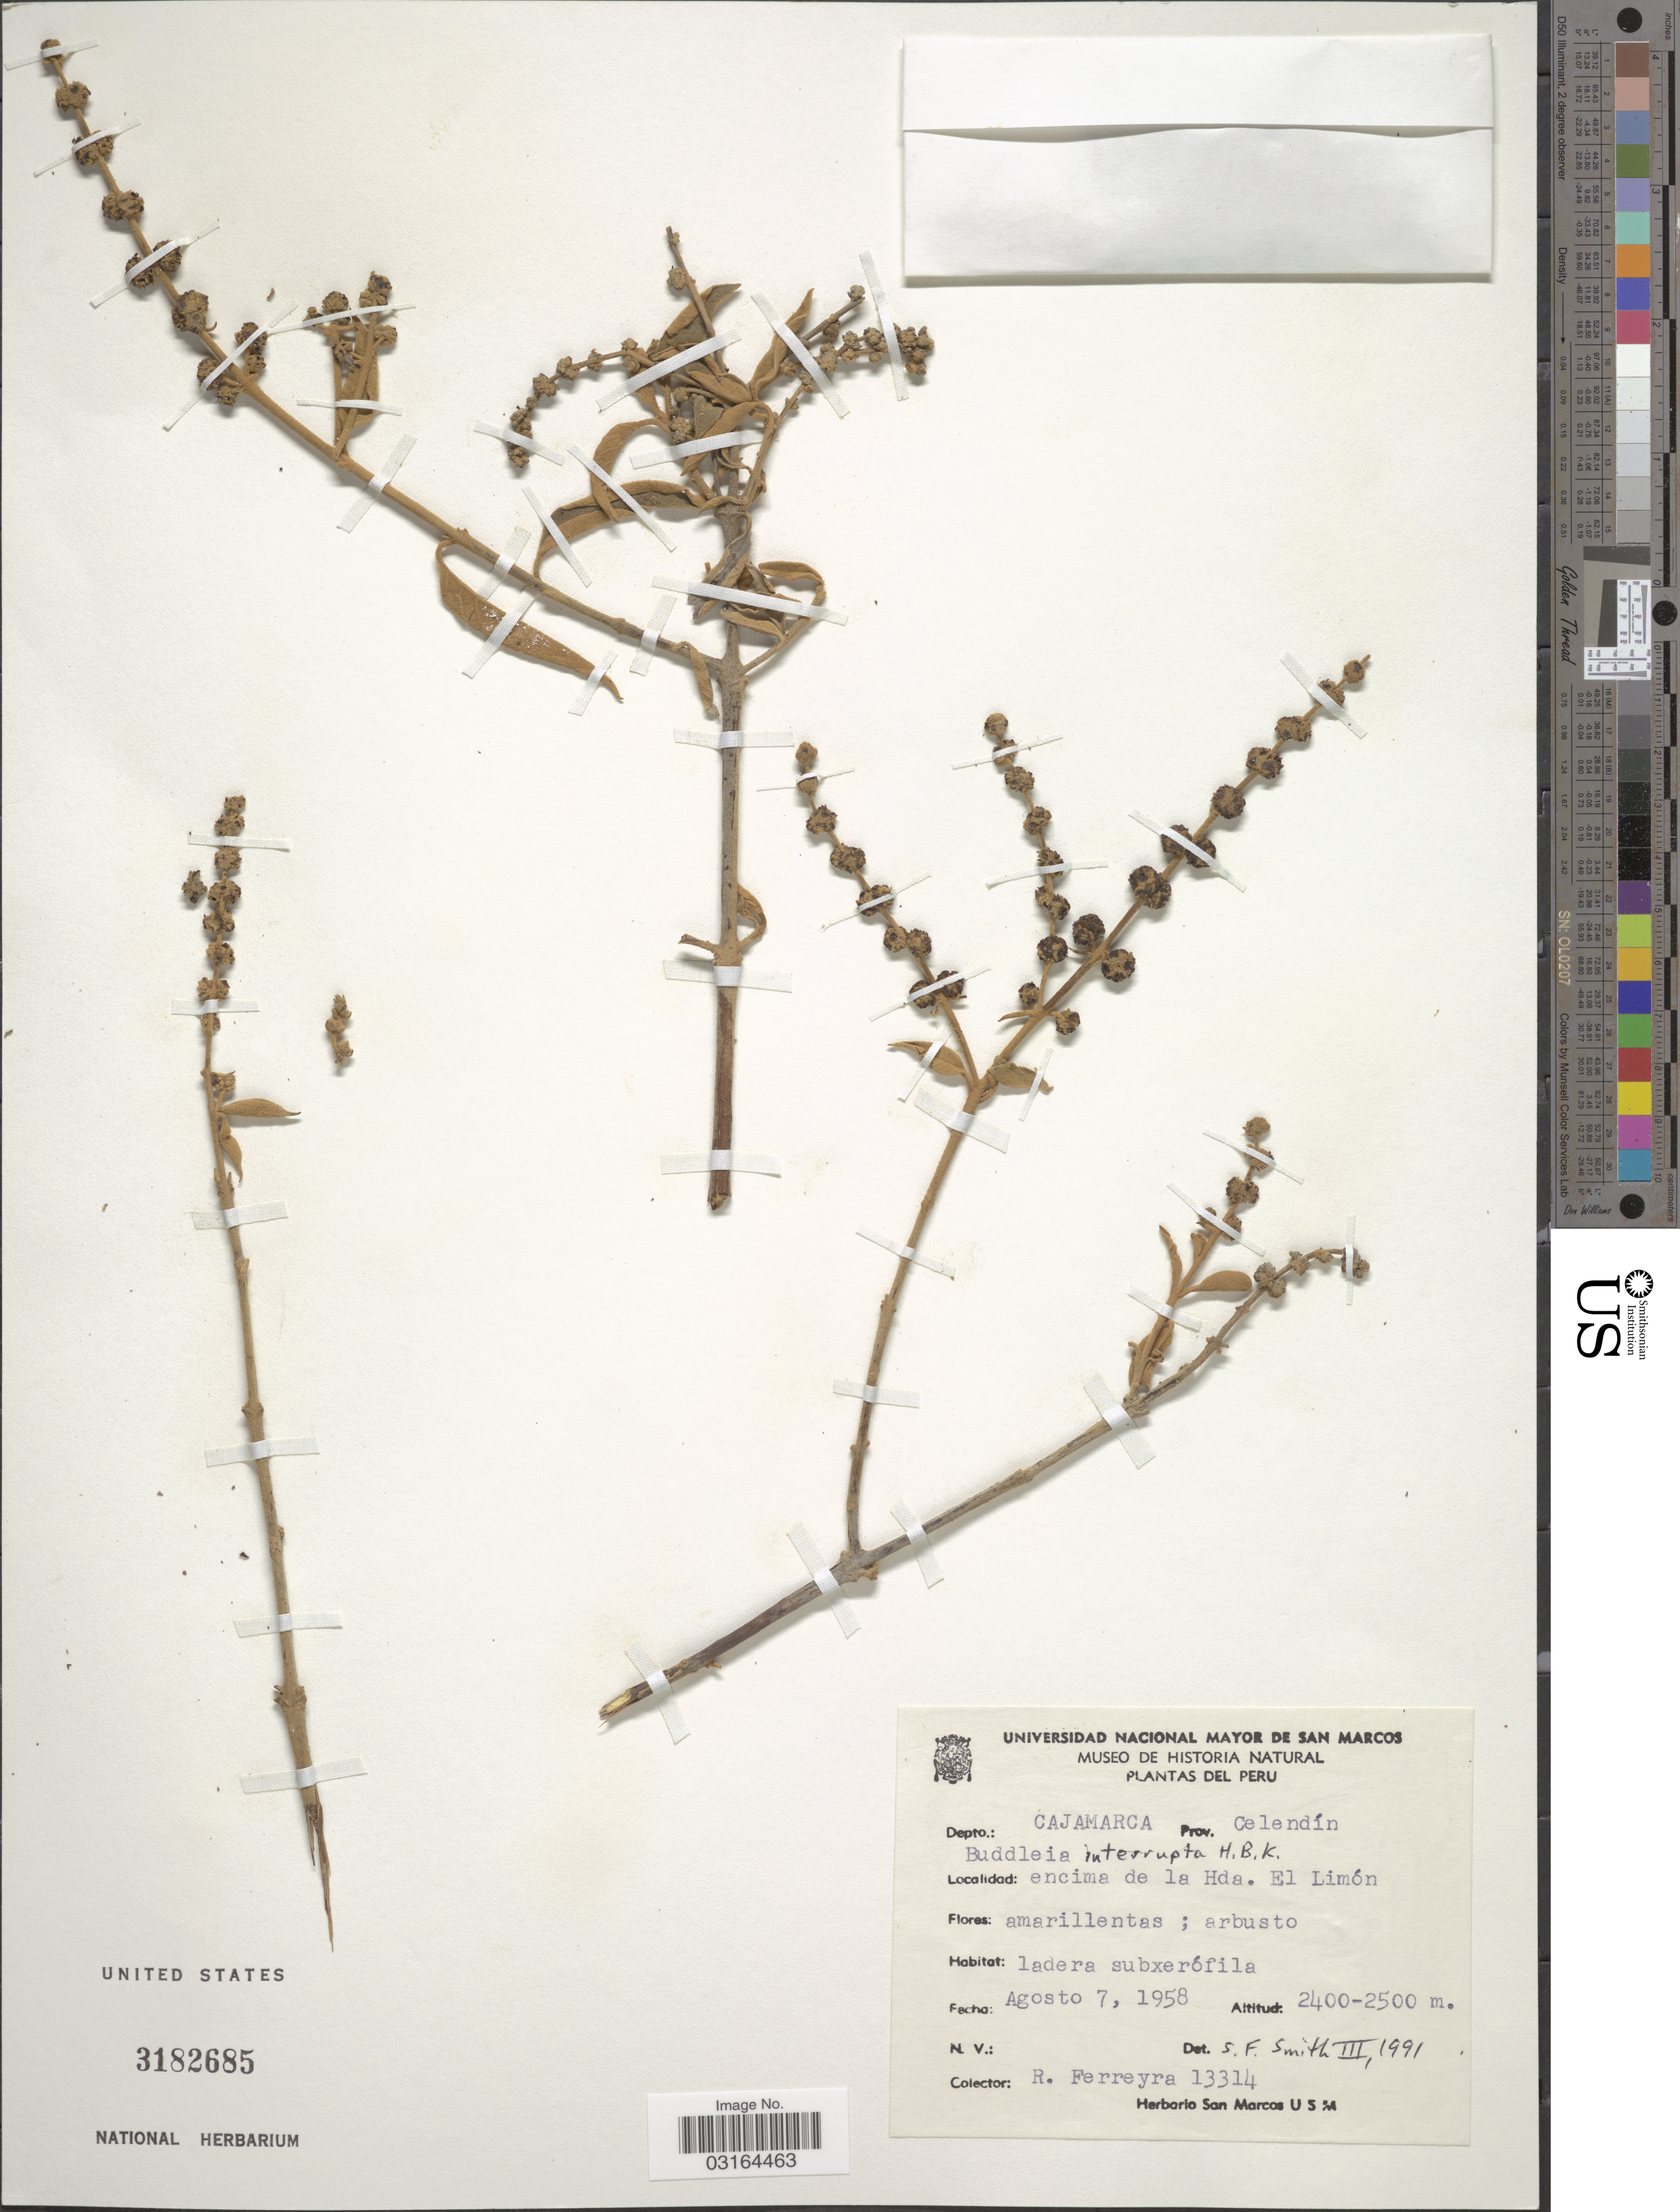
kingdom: Plantae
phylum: Tracheophyta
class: Magnoliopsida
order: Lamiales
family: Scrophulariaceae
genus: Buddleja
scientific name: Buddleja interrupta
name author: Kunth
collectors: R. A. Ferreyra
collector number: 13314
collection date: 1958-08-07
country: Peru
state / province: Cajamarca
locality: Depto.: Cajamarca. Prov. Celendín. Encima de la Hda. El Limón.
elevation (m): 2400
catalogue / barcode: US 3182685